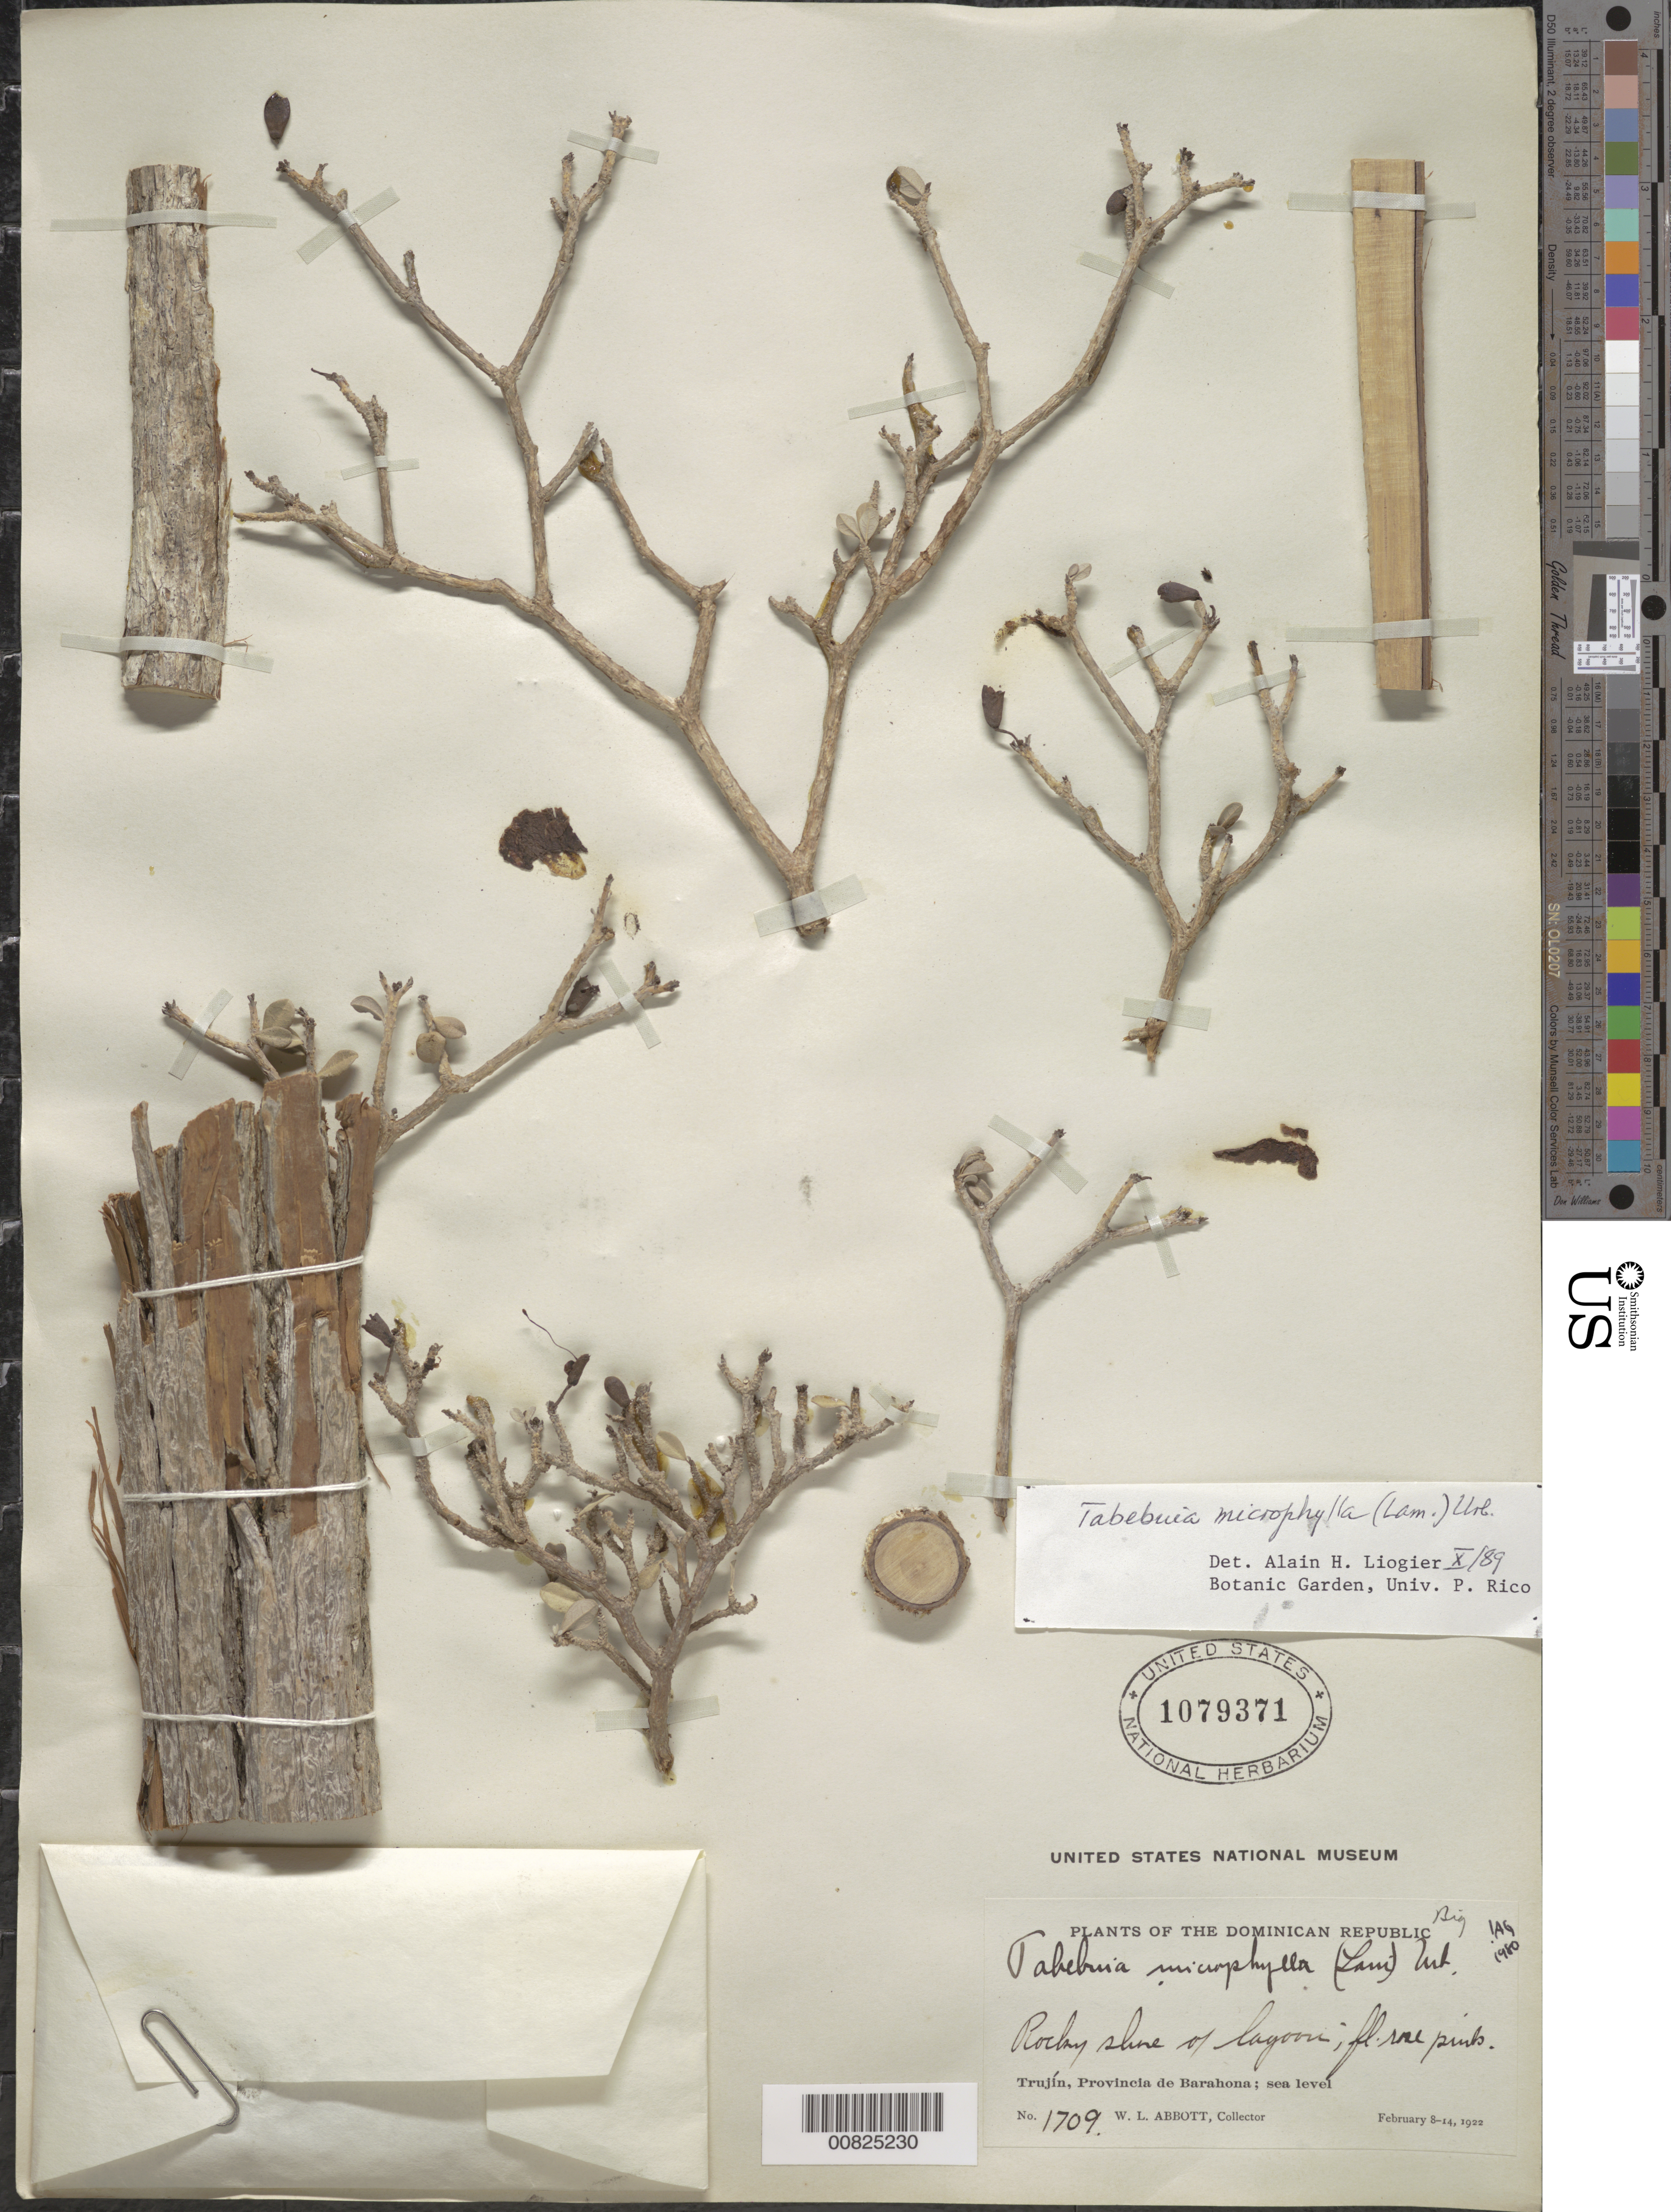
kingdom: Plantae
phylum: Tracheophyta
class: Magnoliopsida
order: Lamiales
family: Bignoniaceae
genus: Tabebuia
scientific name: Tabebuia microphylla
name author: (Lam.) Urb.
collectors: W. L. Abbott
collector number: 1709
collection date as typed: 08 Feb 1922 to 14 Feb 1922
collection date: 1922-02-08/1922-02-14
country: Dominican Republic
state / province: Barahona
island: Hispaniola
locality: Trujín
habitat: Rocky shore of lagoon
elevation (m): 0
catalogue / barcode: US 1079371